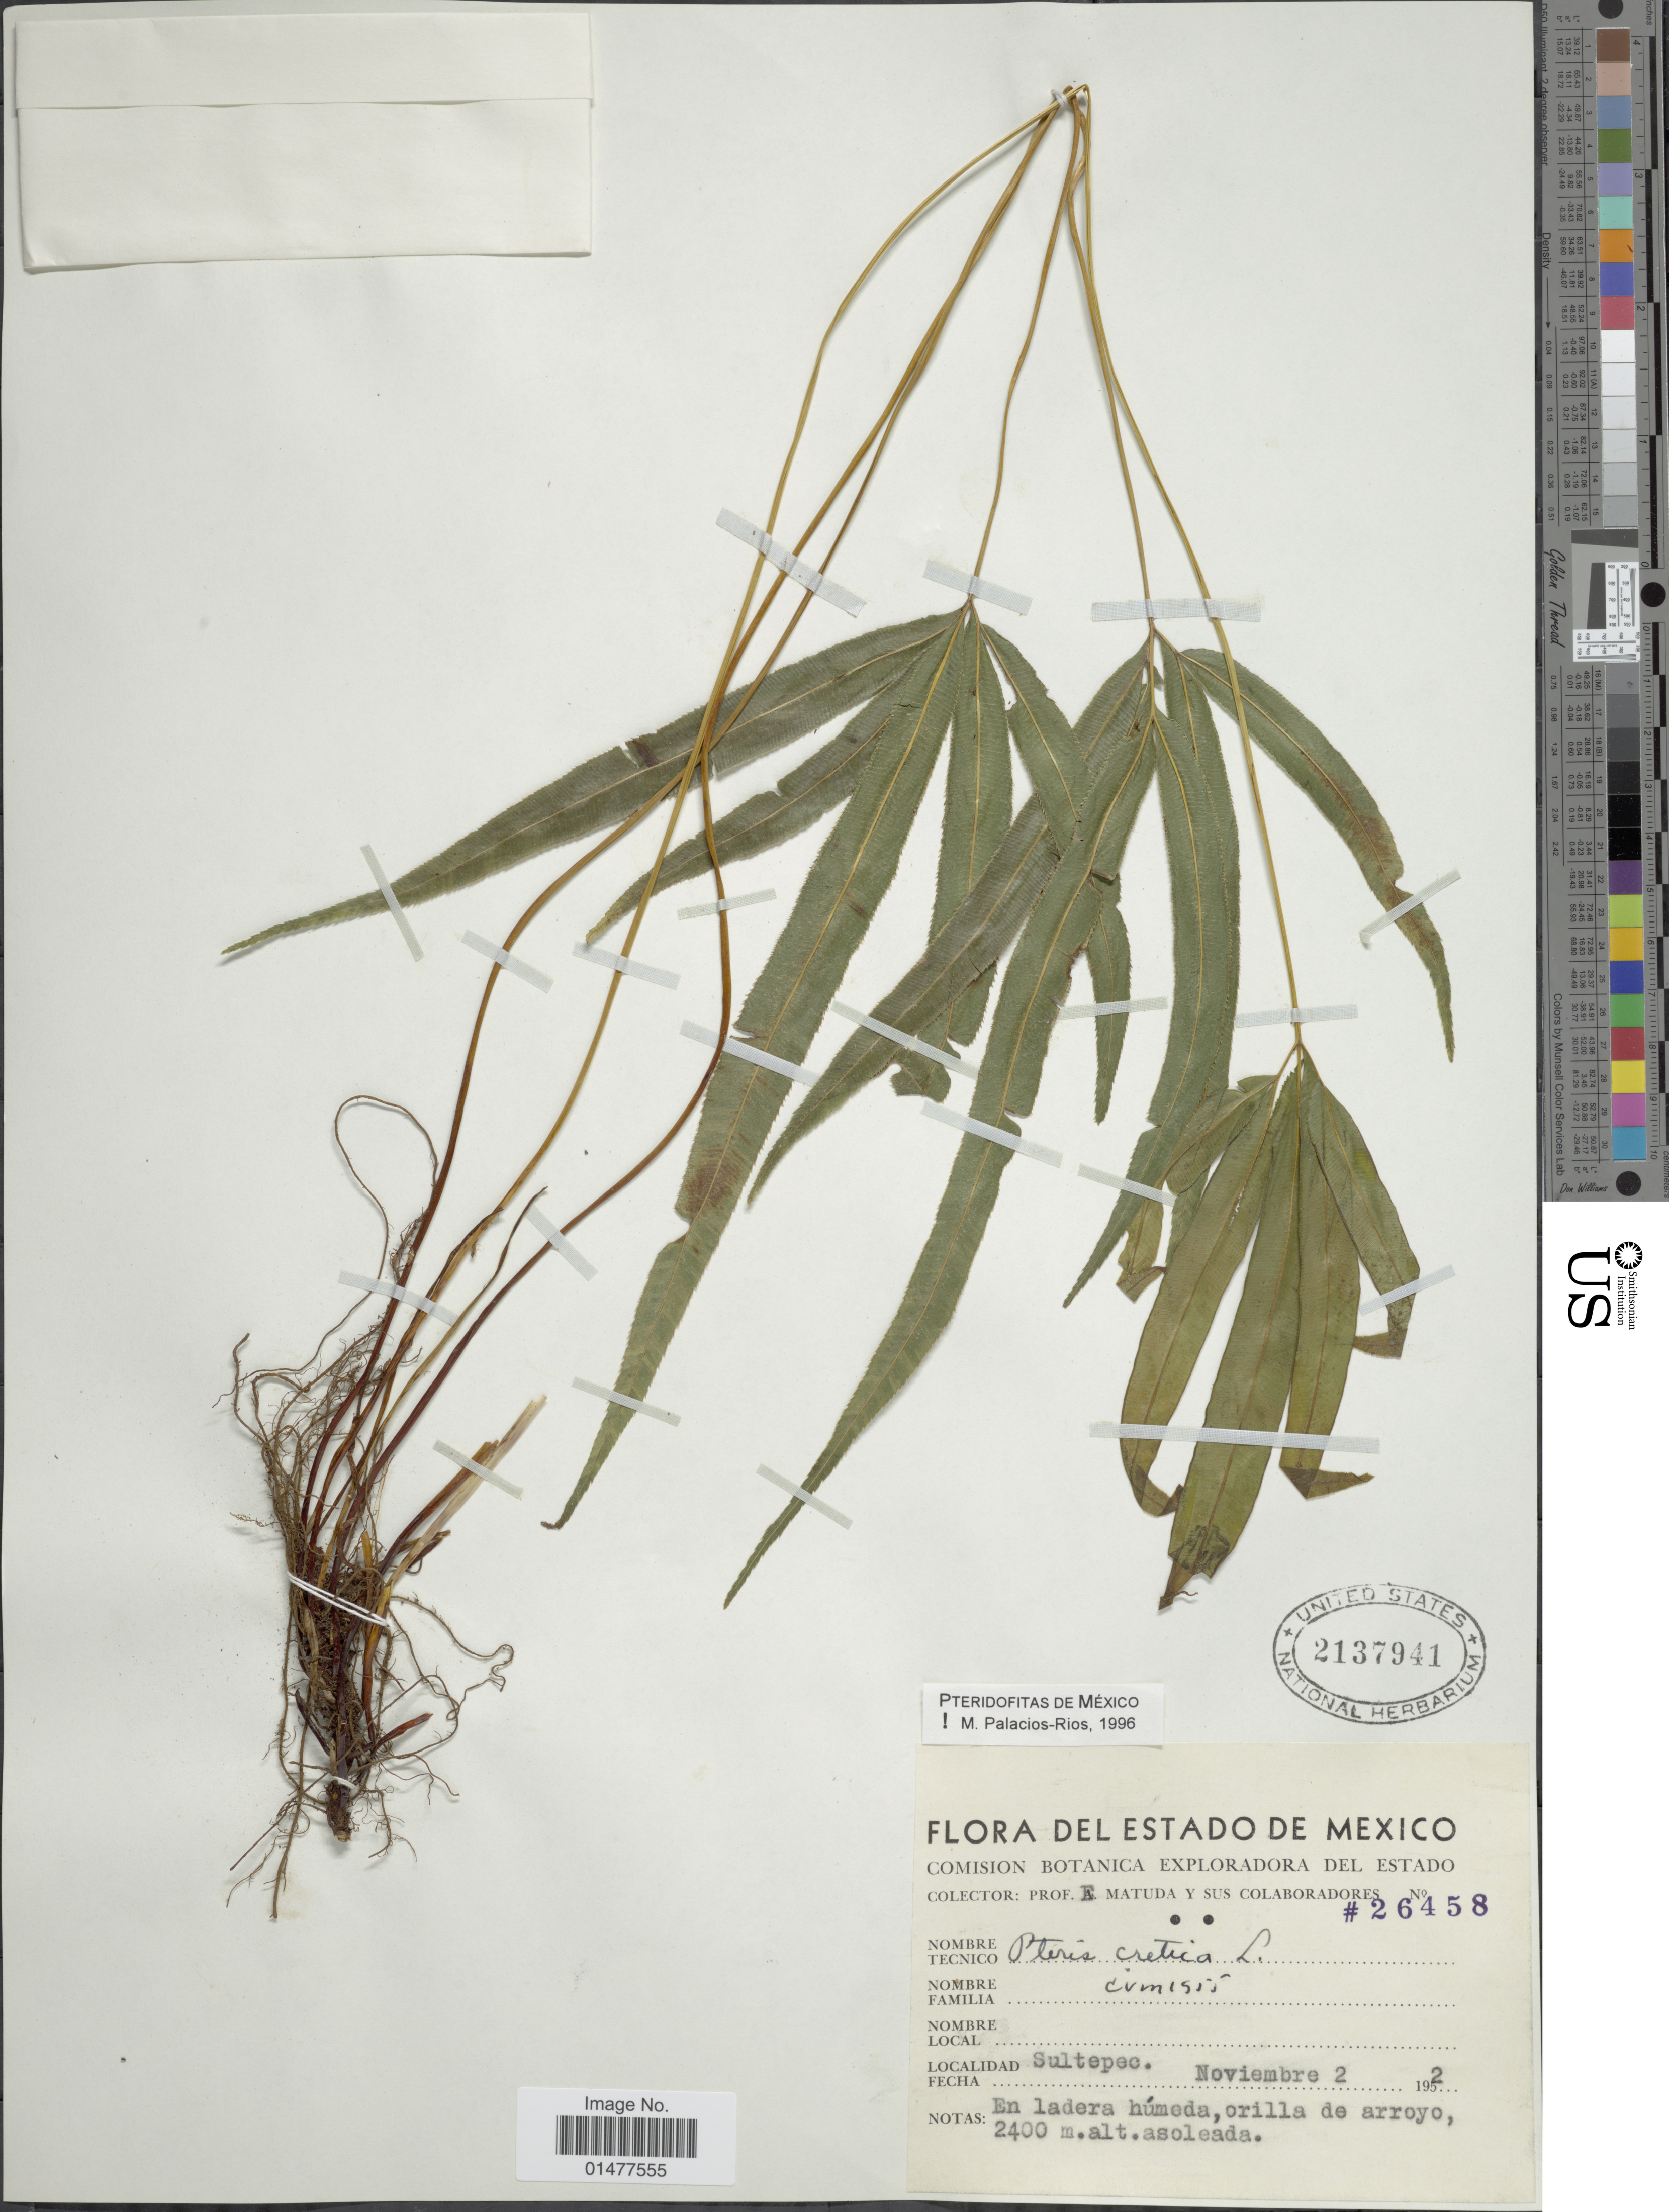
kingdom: Plantae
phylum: Tracheophyta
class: Polypodiopsida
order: Polypodiales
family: Pteridaceae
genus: Pteris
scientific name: Pteris cretica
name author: L.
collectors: E. Matuda & et al.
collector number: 26458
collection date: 1952-11-02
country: Mexico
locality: Flora del Estado, Sultepec, en ladera húmeda.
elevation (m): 2400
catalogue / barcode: US 2137941